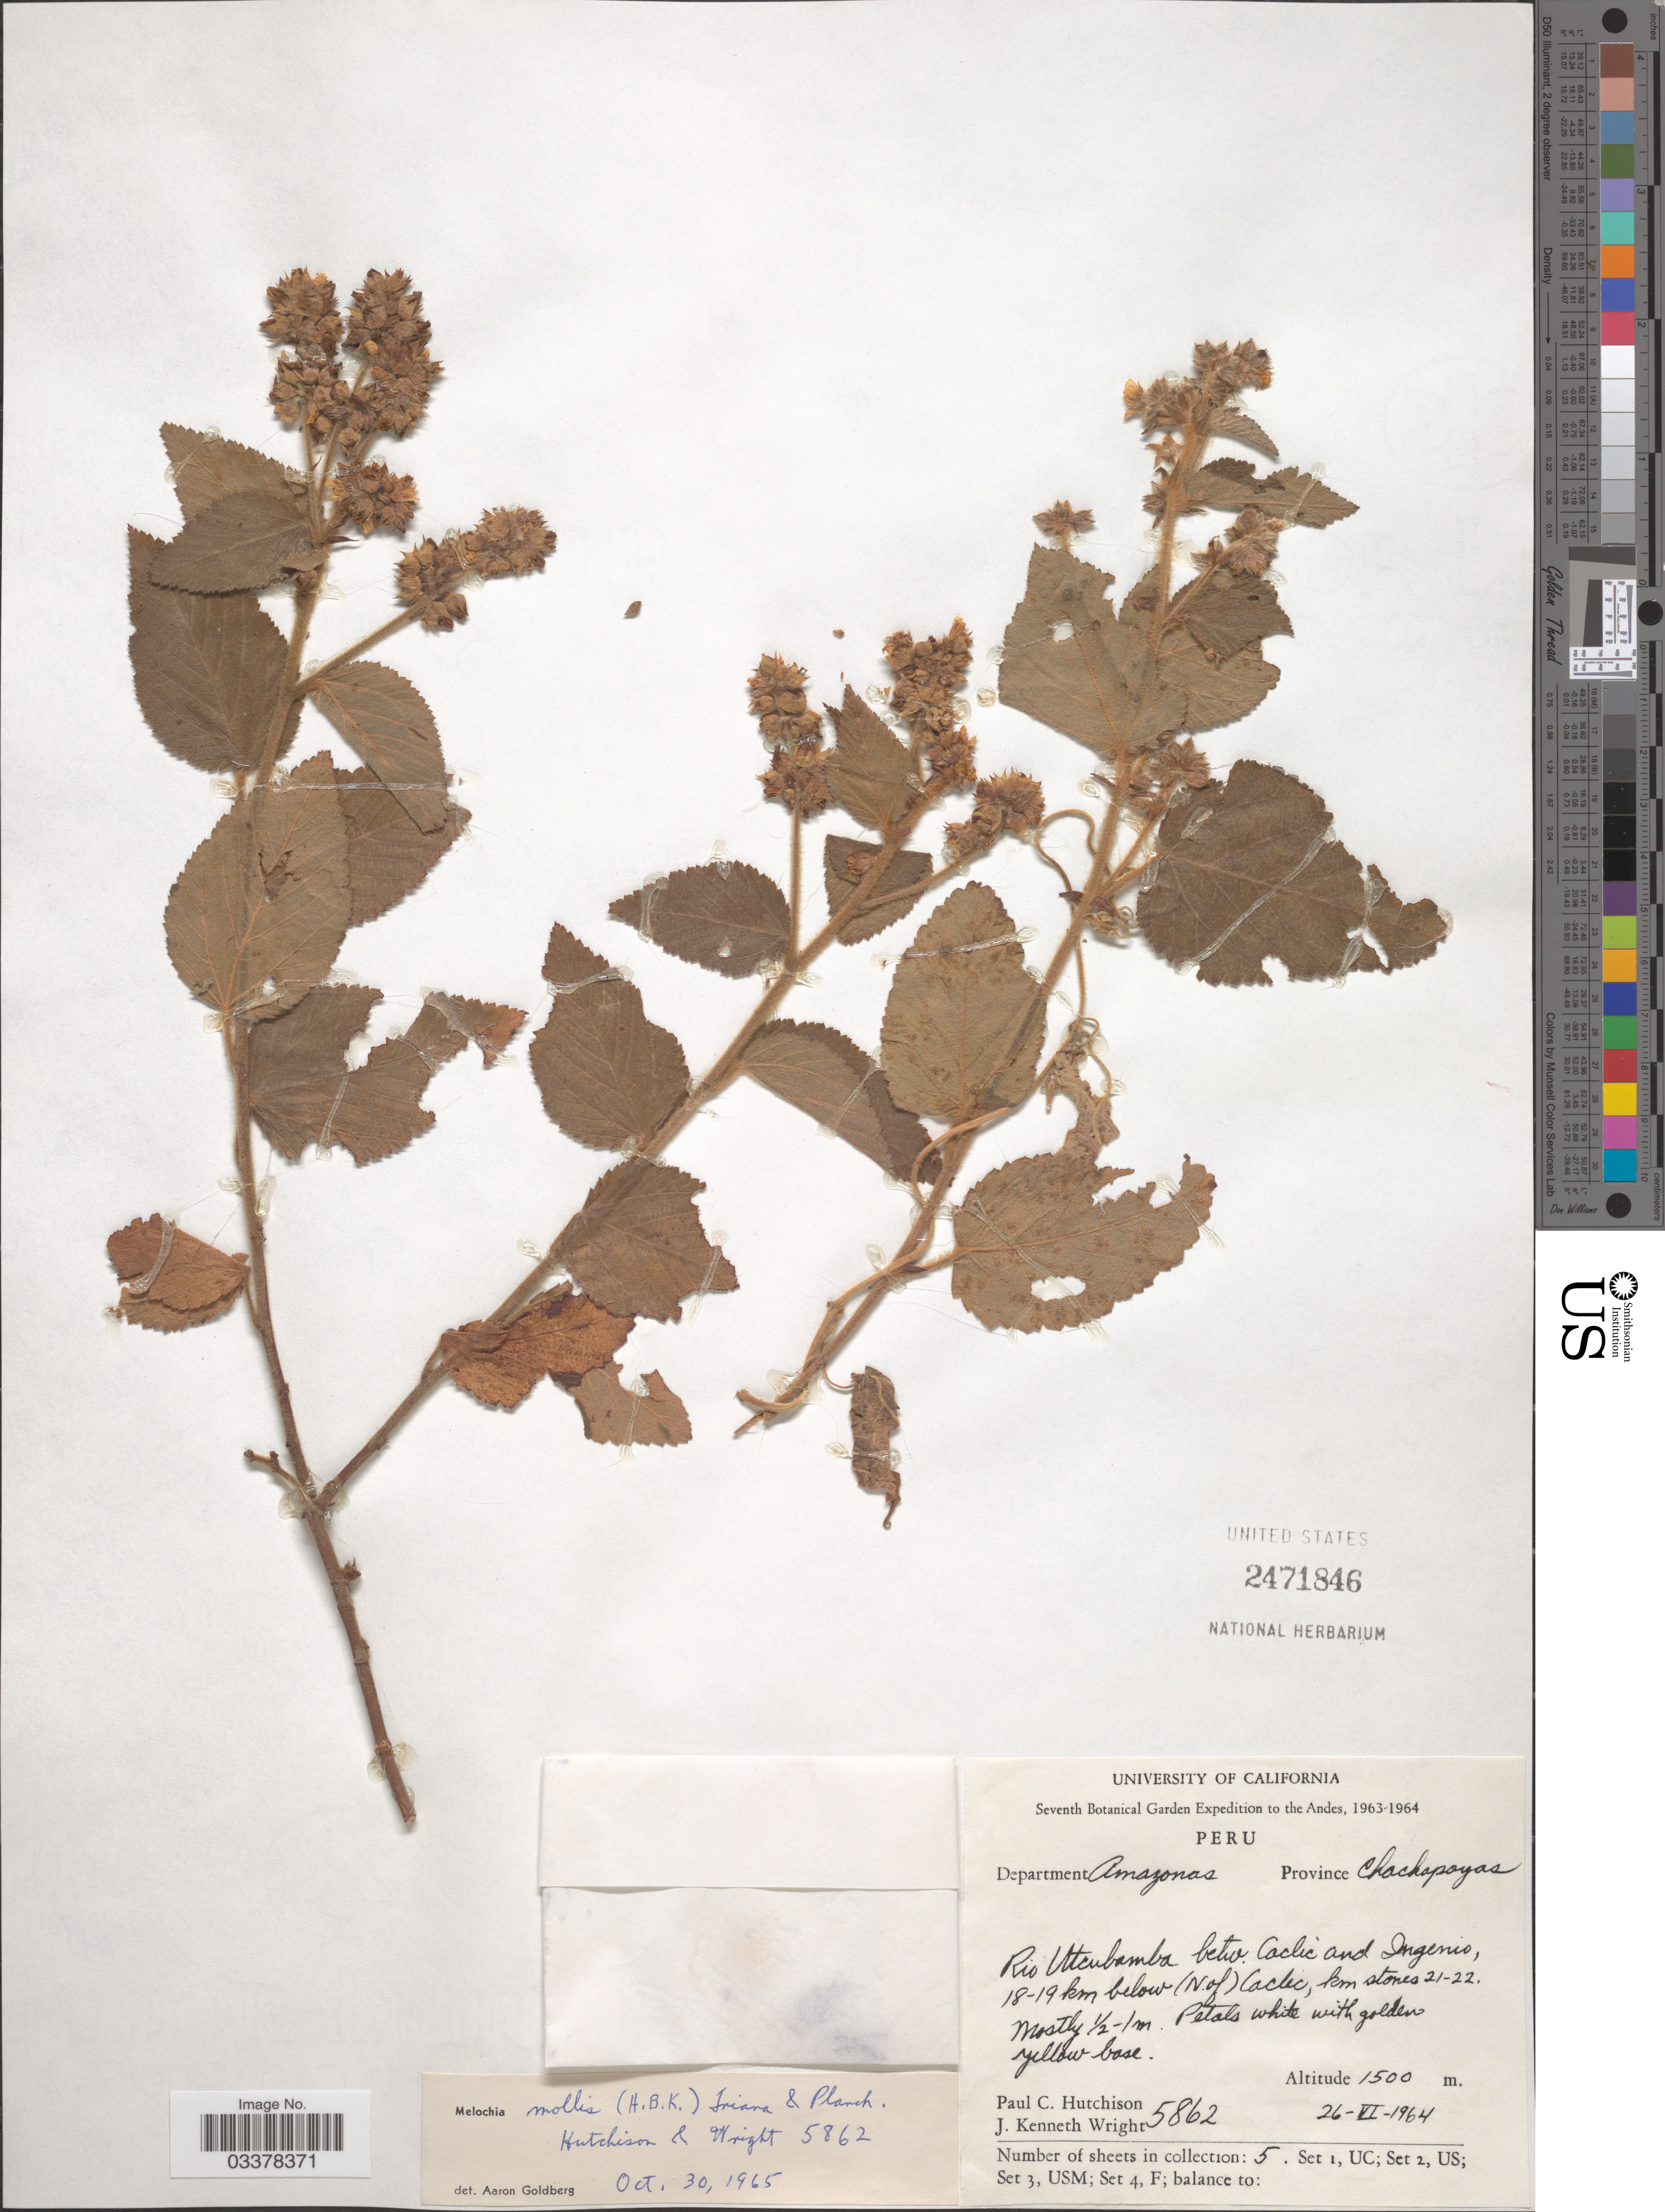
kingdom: Plantae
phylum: Tracheophyta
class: Magnoliopsida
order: Malvales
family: Malvaceae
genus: Melochia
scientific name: Melochia mollis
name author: (Kunth) Triana & Planch.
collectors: P. C. Hutchison & J. K. Wright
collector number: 5862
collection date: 1964-06-26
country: Peru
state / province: Amazonas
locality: Andes. Department Amazonas Province Chachapoyas. Rio Uttcubamba betw. Caclic and Ingenio, 18-19 km below (N. of) Caclic, km stones 21-22.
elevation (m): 1500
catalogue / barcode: US 2471846